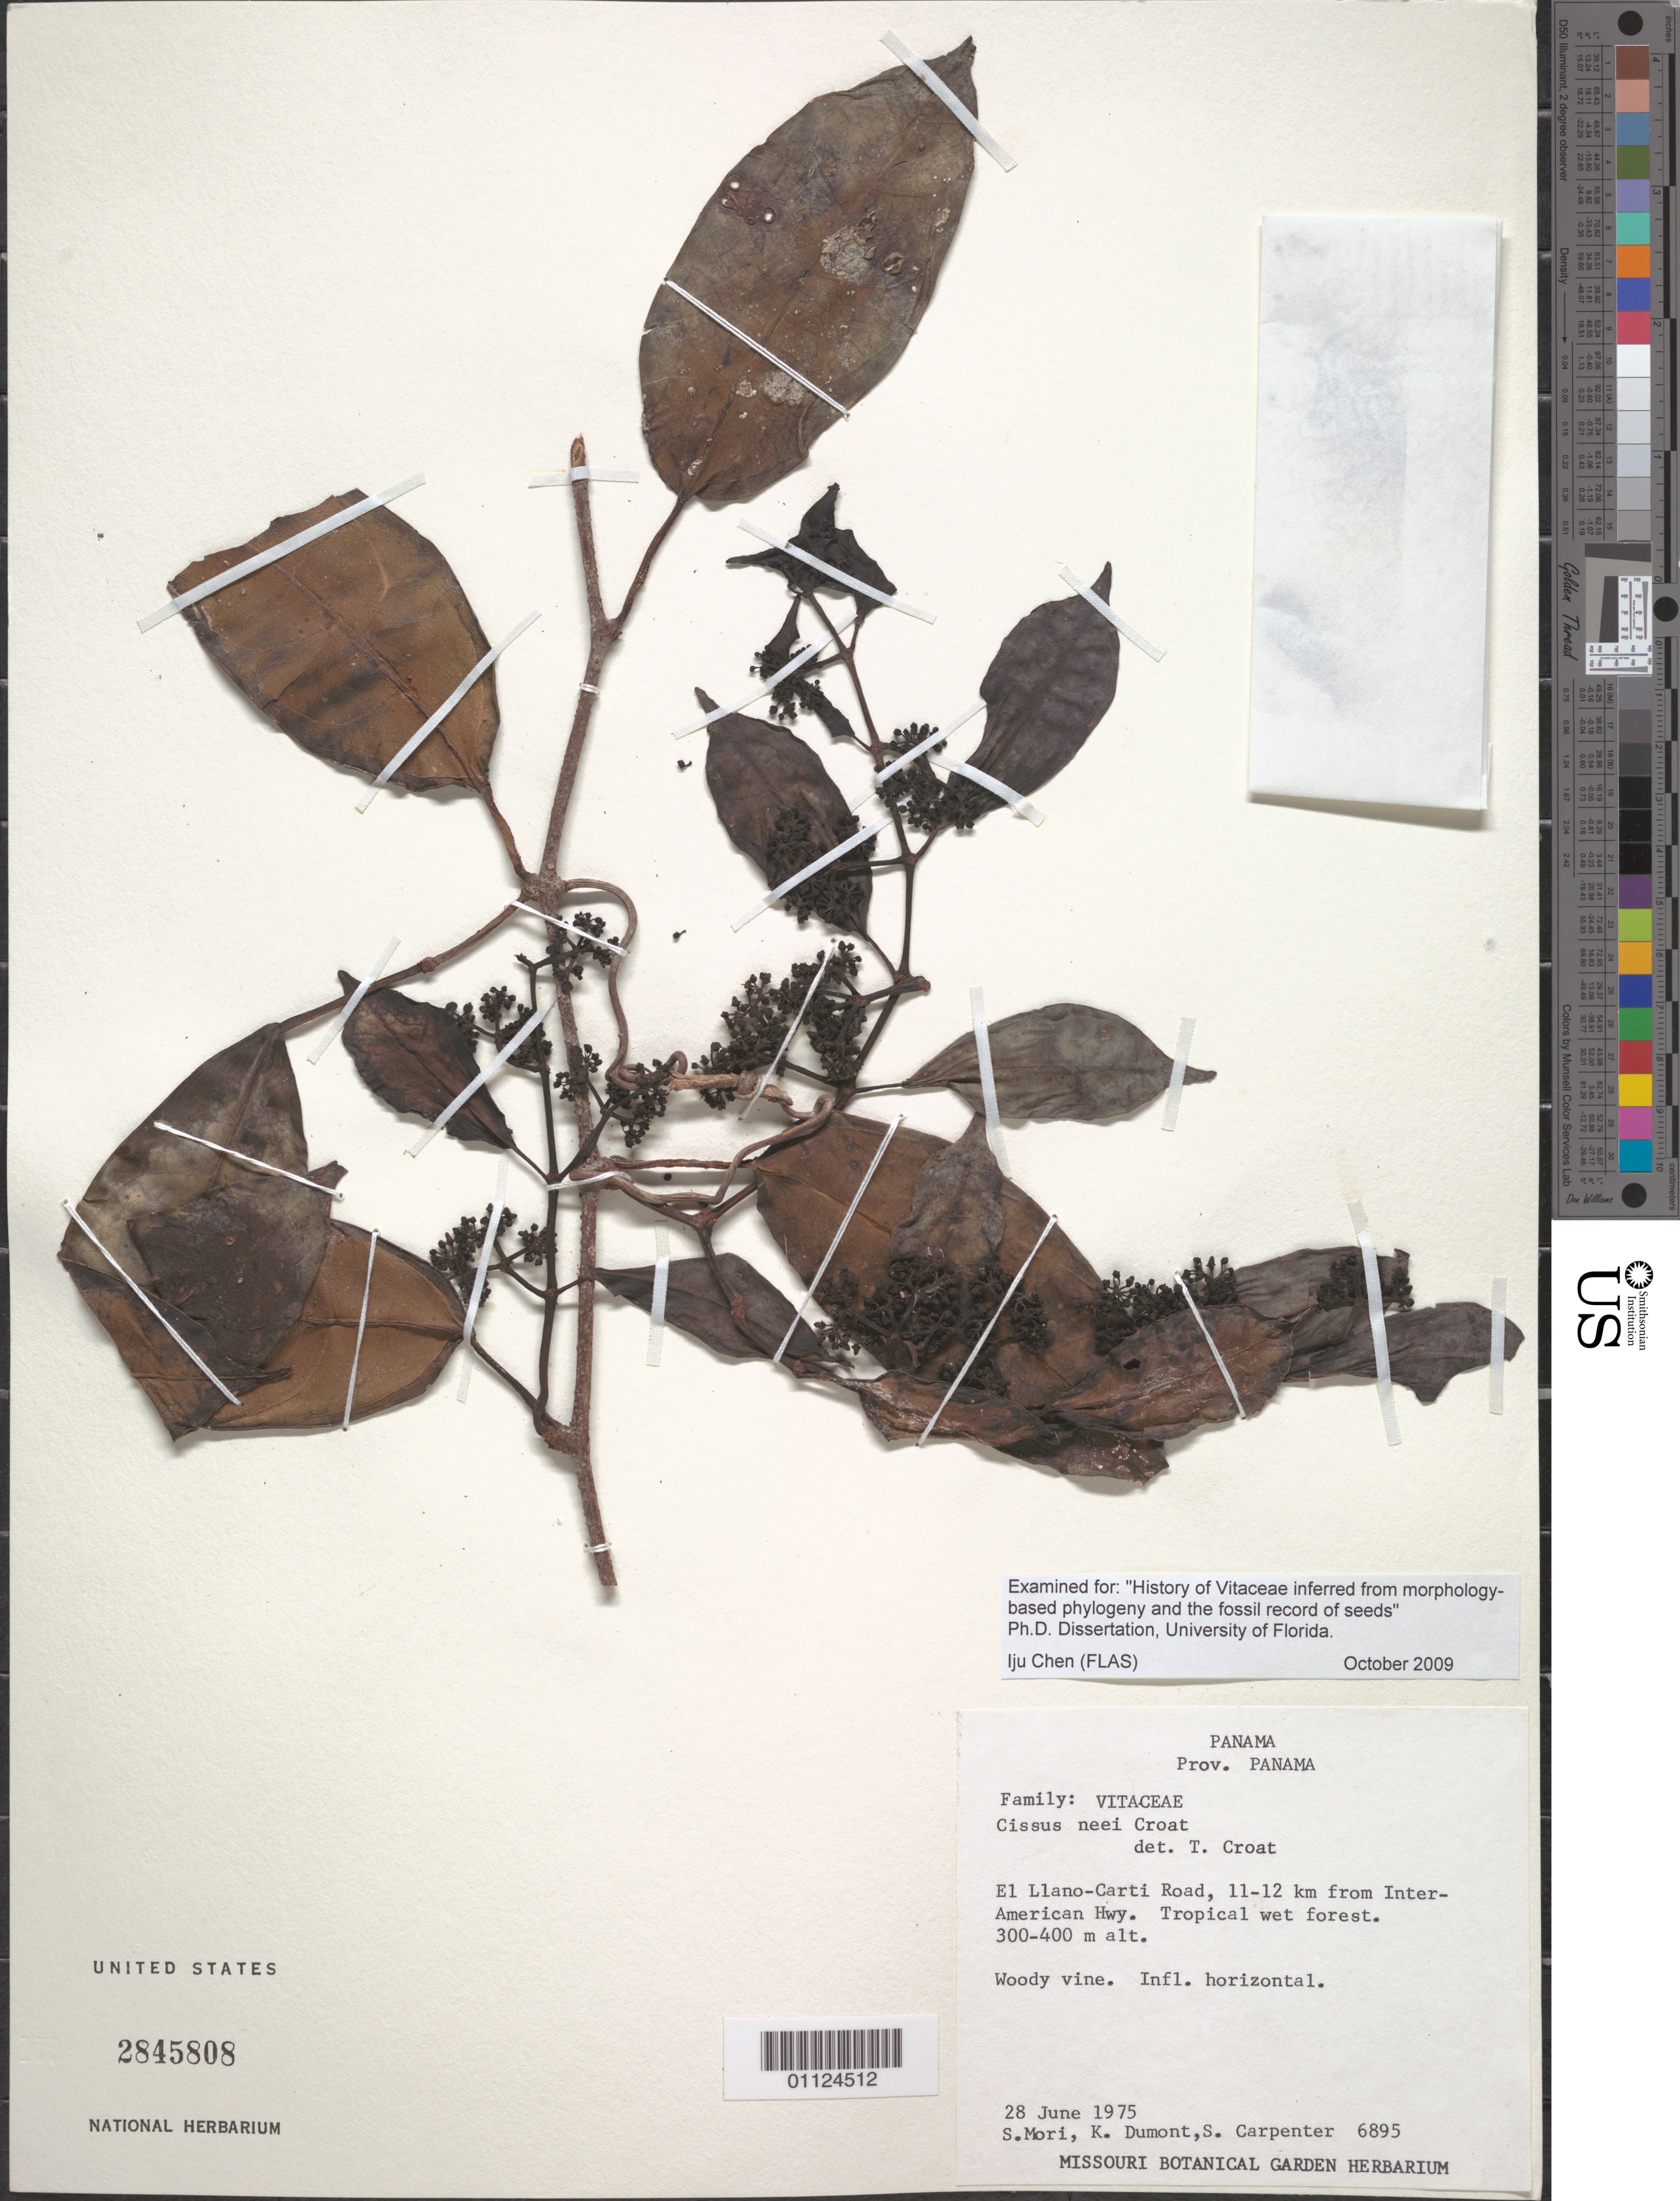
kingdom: Plantae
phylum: Tracheophyta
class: Magnoliopsida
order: Vitales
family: Vitaceae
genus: Cissus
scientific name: Cissus neei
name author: Croat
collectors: S. Mori, K. P. Dumont & S. Carpenter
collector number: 6895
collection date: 1975-06-28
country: Panama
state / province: Panamá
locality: El Llano-Carti Road, 11 - 12 km from Inter-American Hwy.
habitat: Woody vine. Tropical wet forest.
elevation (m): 300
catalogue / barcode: US 2845808